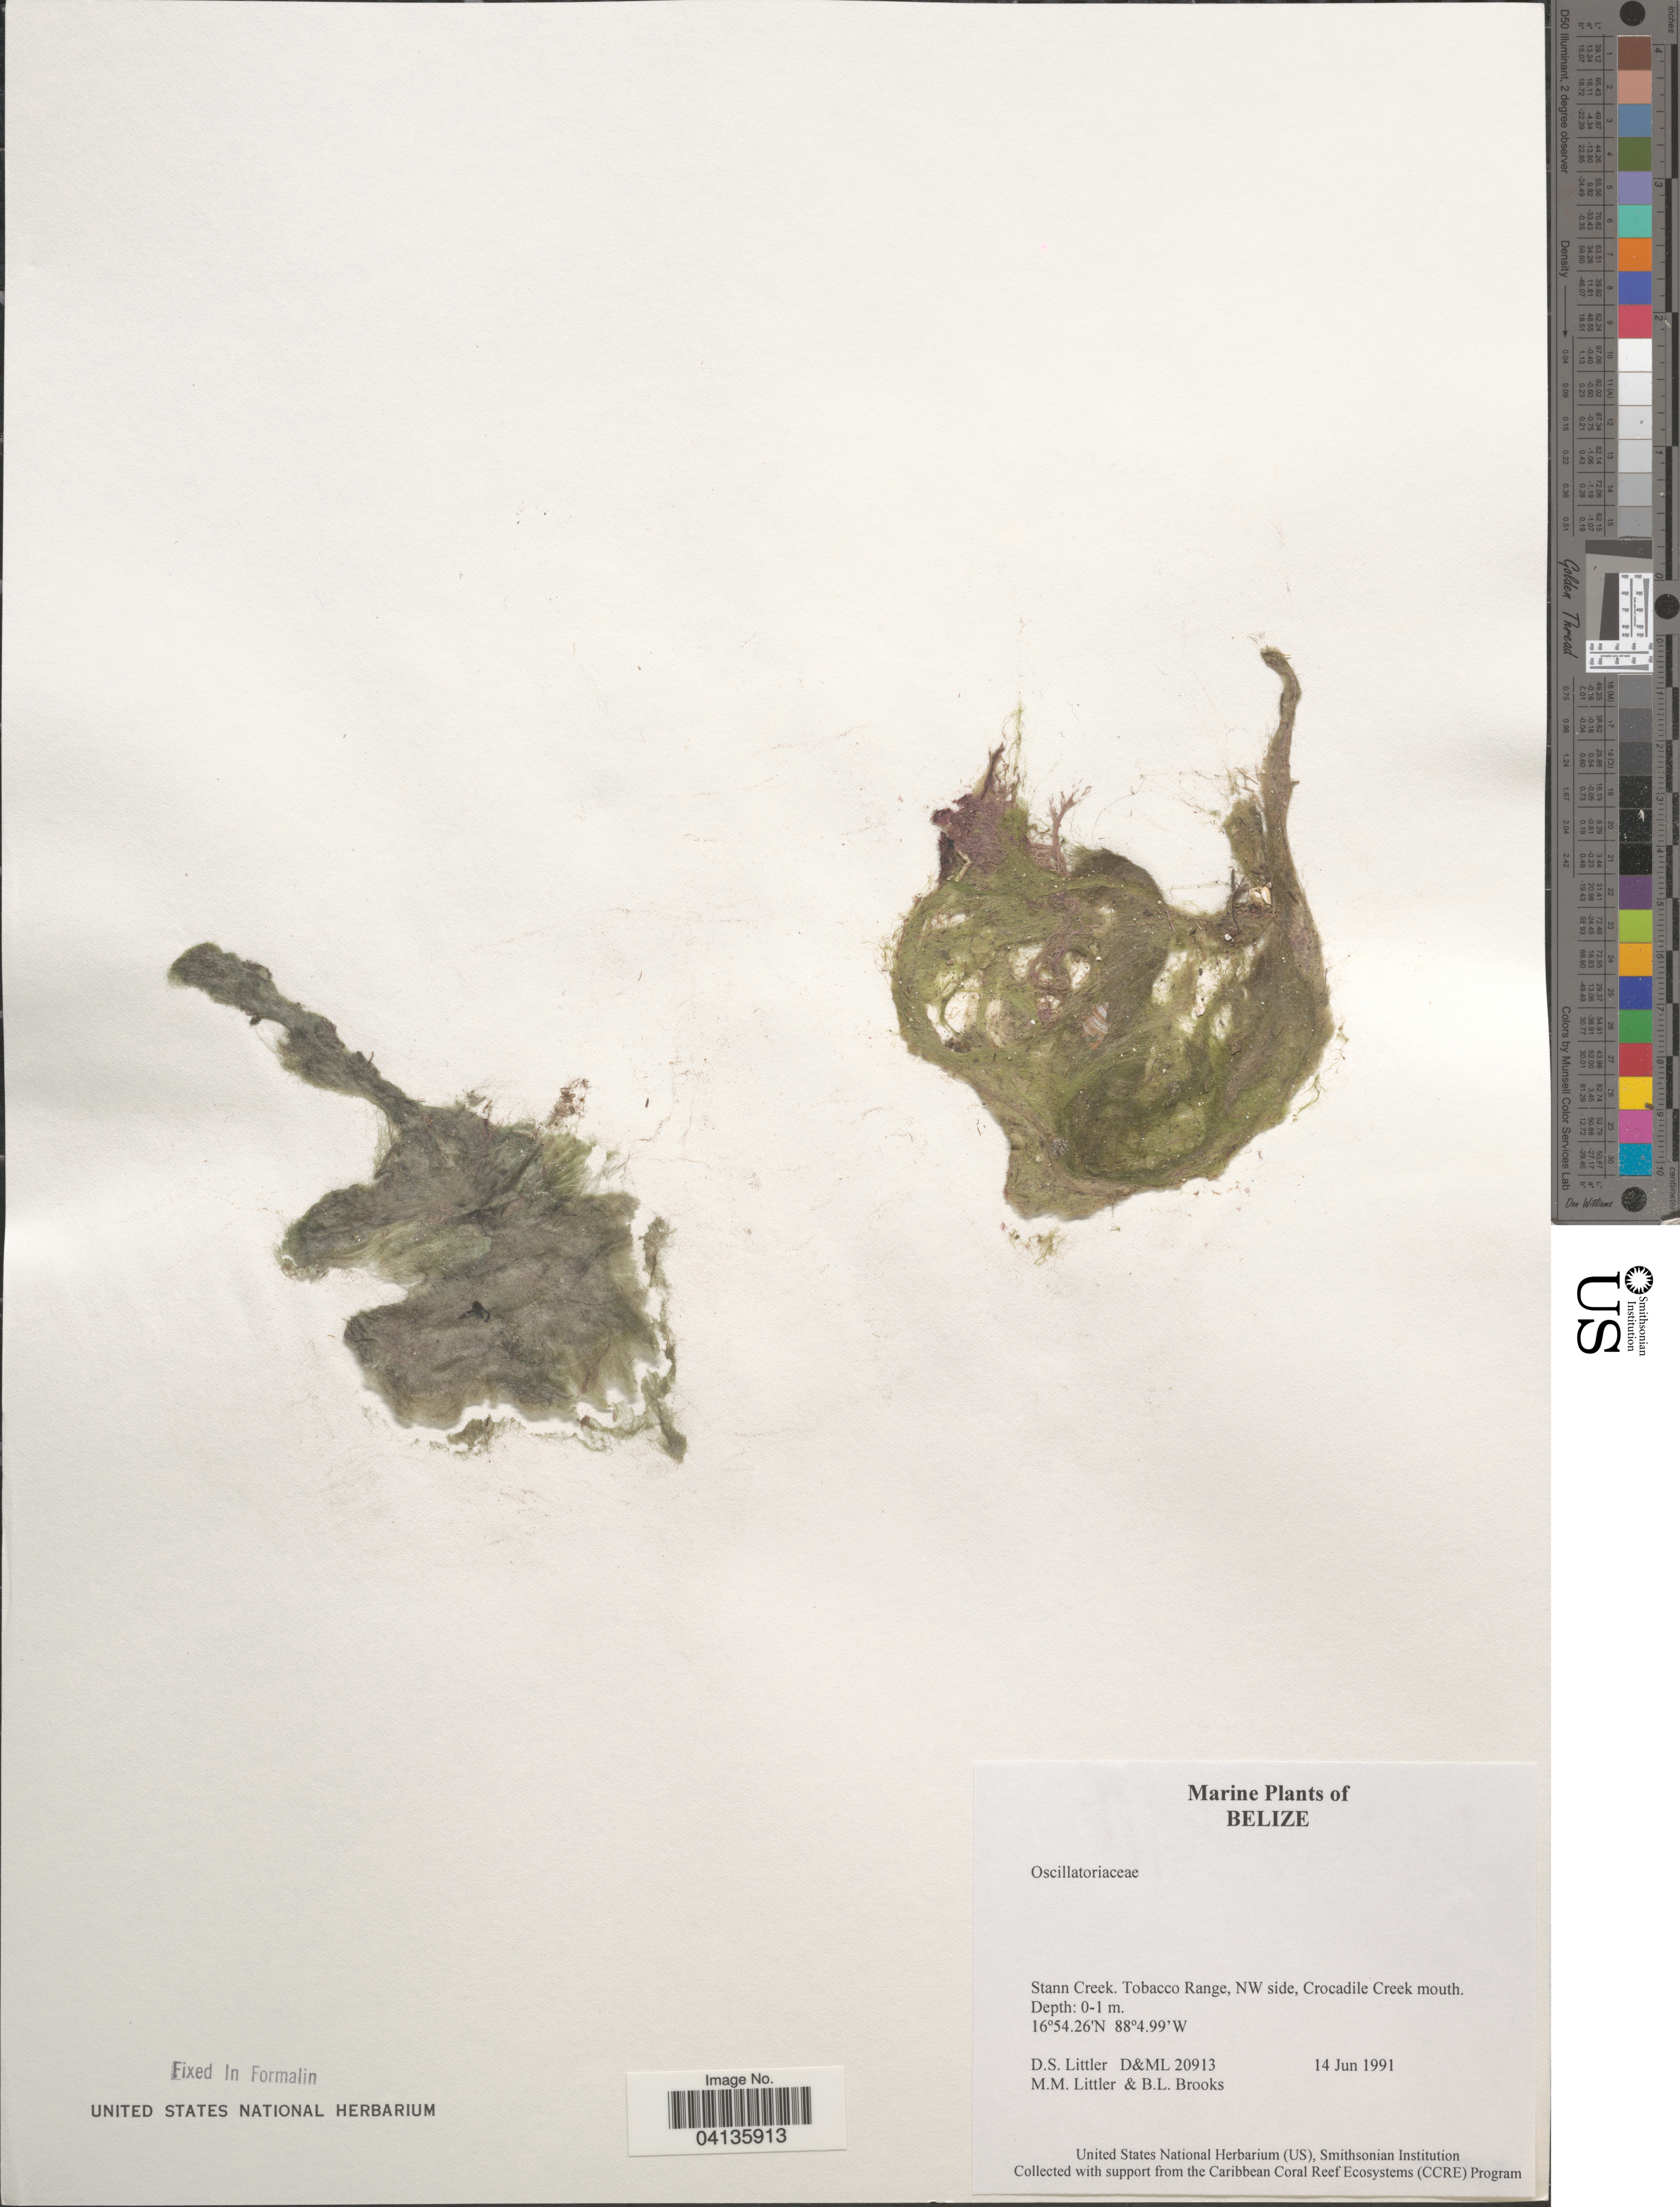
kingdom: Bacteria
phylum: Cyanobacteria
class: Cyanobacteriia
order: Cyanobacteriales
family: Oscillatoriaceae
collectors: D. S. Littler & B. Brooks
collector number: D&ML 20913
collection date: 1991-06-14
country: Belize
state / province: Stann Creek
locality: Tobacco Range, NW side, Crocadile Creek mouth.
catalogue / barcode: US 238733